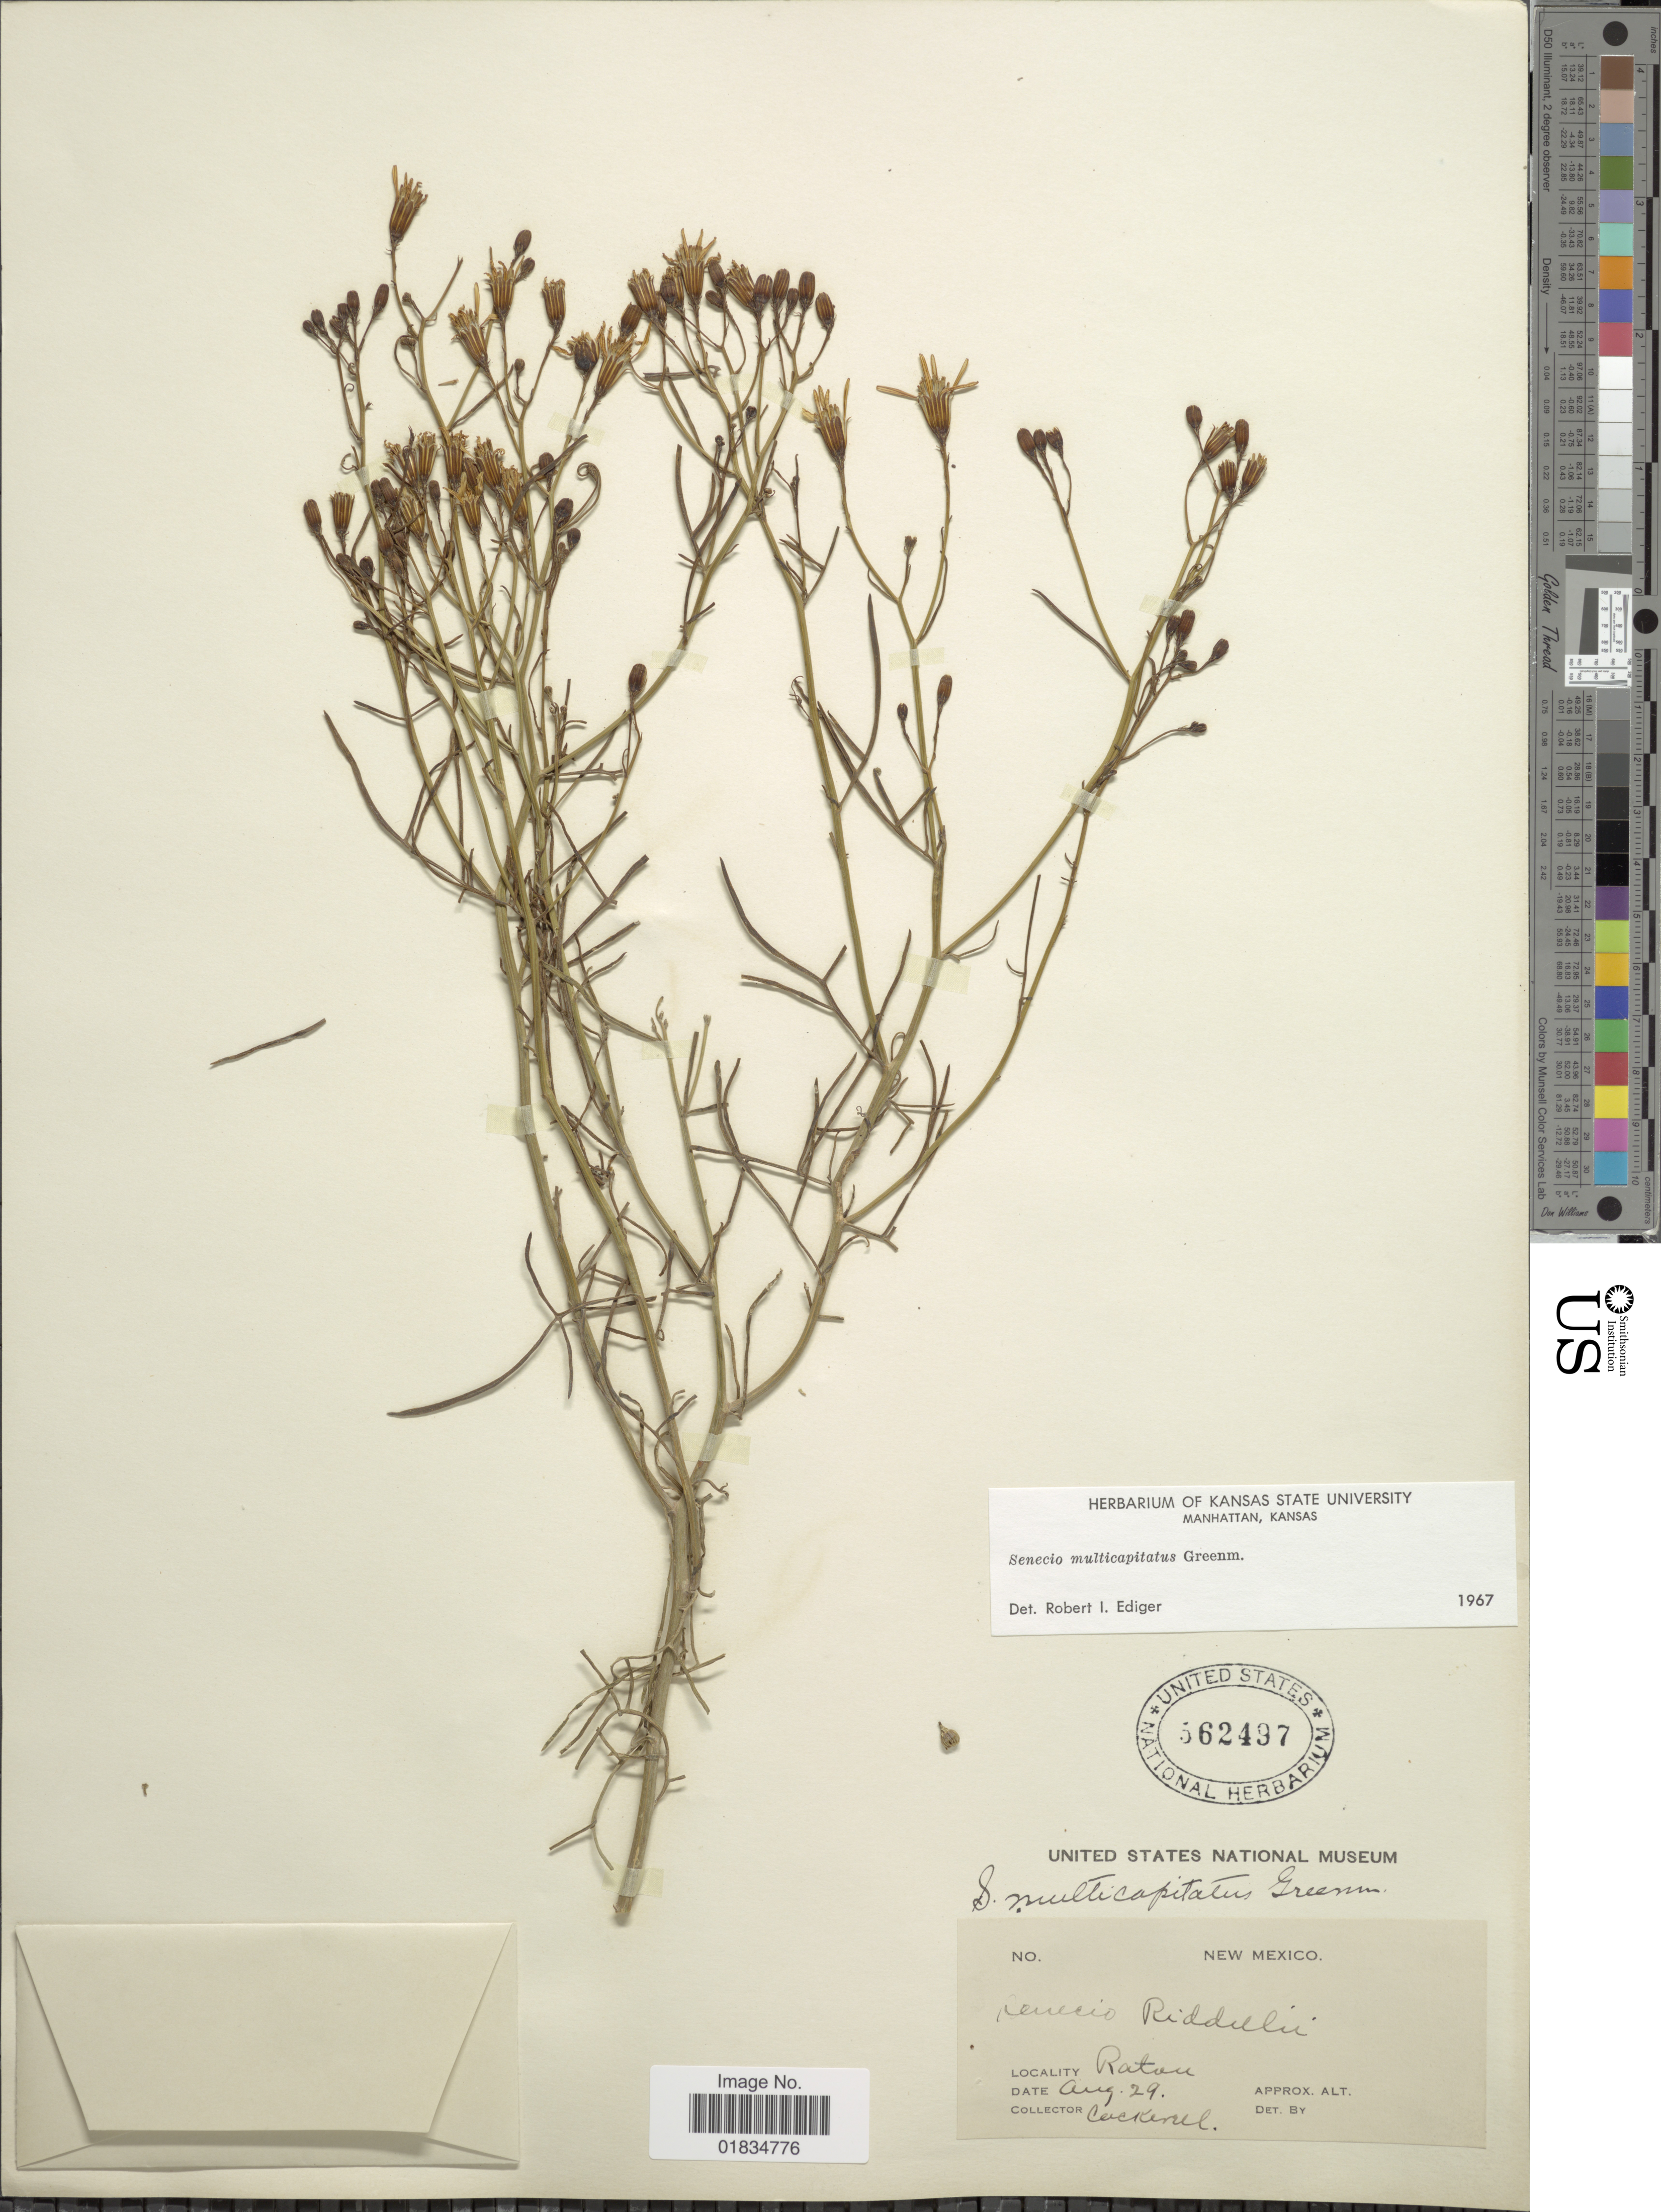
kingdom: Plantae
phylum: Tracheophyta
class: Magnoliopsida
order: Asterales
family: Asteraceae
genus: Senecio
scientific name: Senecio multicapitatus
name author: Greenm.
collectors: Cockerell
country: United States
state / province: New Mexico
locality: Raton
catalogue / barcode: US 562497